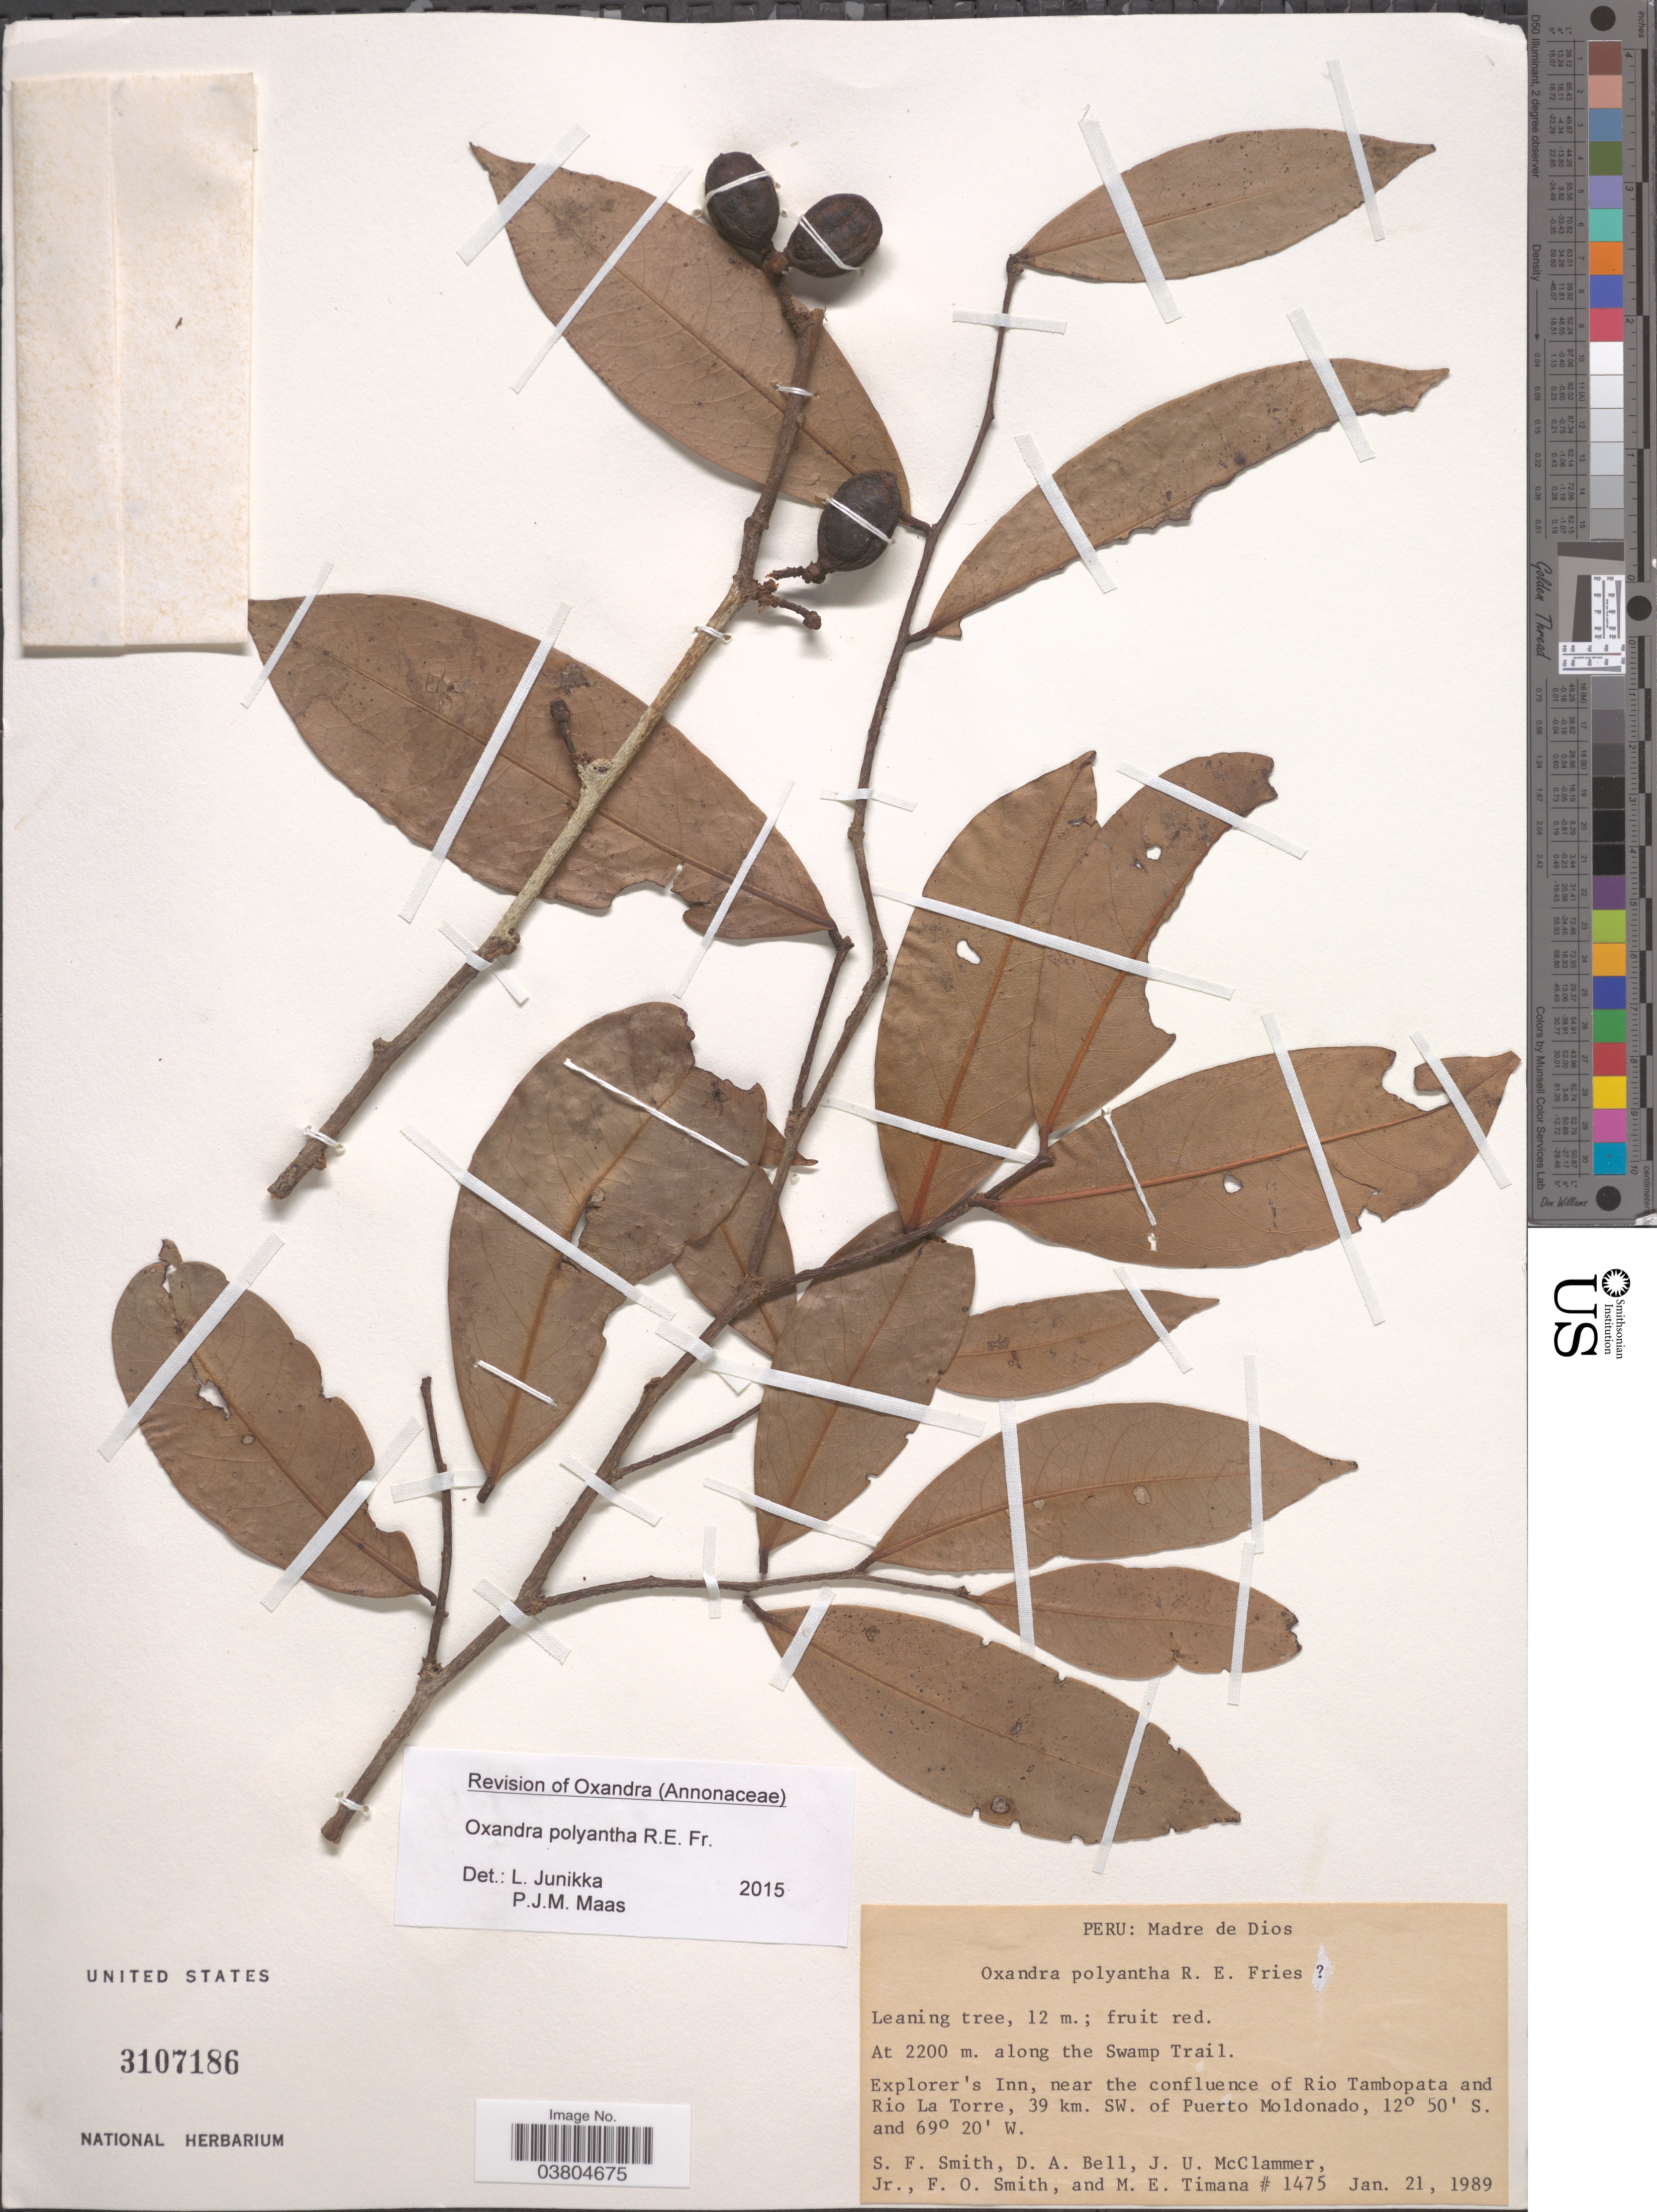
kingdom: Plantae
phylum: Tracheophyta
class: Magnoliopsida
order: Magnoliales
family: Annonaceae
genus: Oxandra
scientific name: Oxandra polyantha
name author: R.E. Fr.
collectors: S.F. Smith, D. A. Bell, J. McClammer Jr. & F. Smith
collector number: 1475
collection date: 1989-01-21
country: Peru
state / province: Madre de Dios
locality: Along the Swamp Trail. Explorer's Inn, near the confluence of Rio Tambopata and Rio La Torre, 39 km. SW. of Puerto Moldonado.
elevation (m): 2200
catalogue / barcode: US 3107186